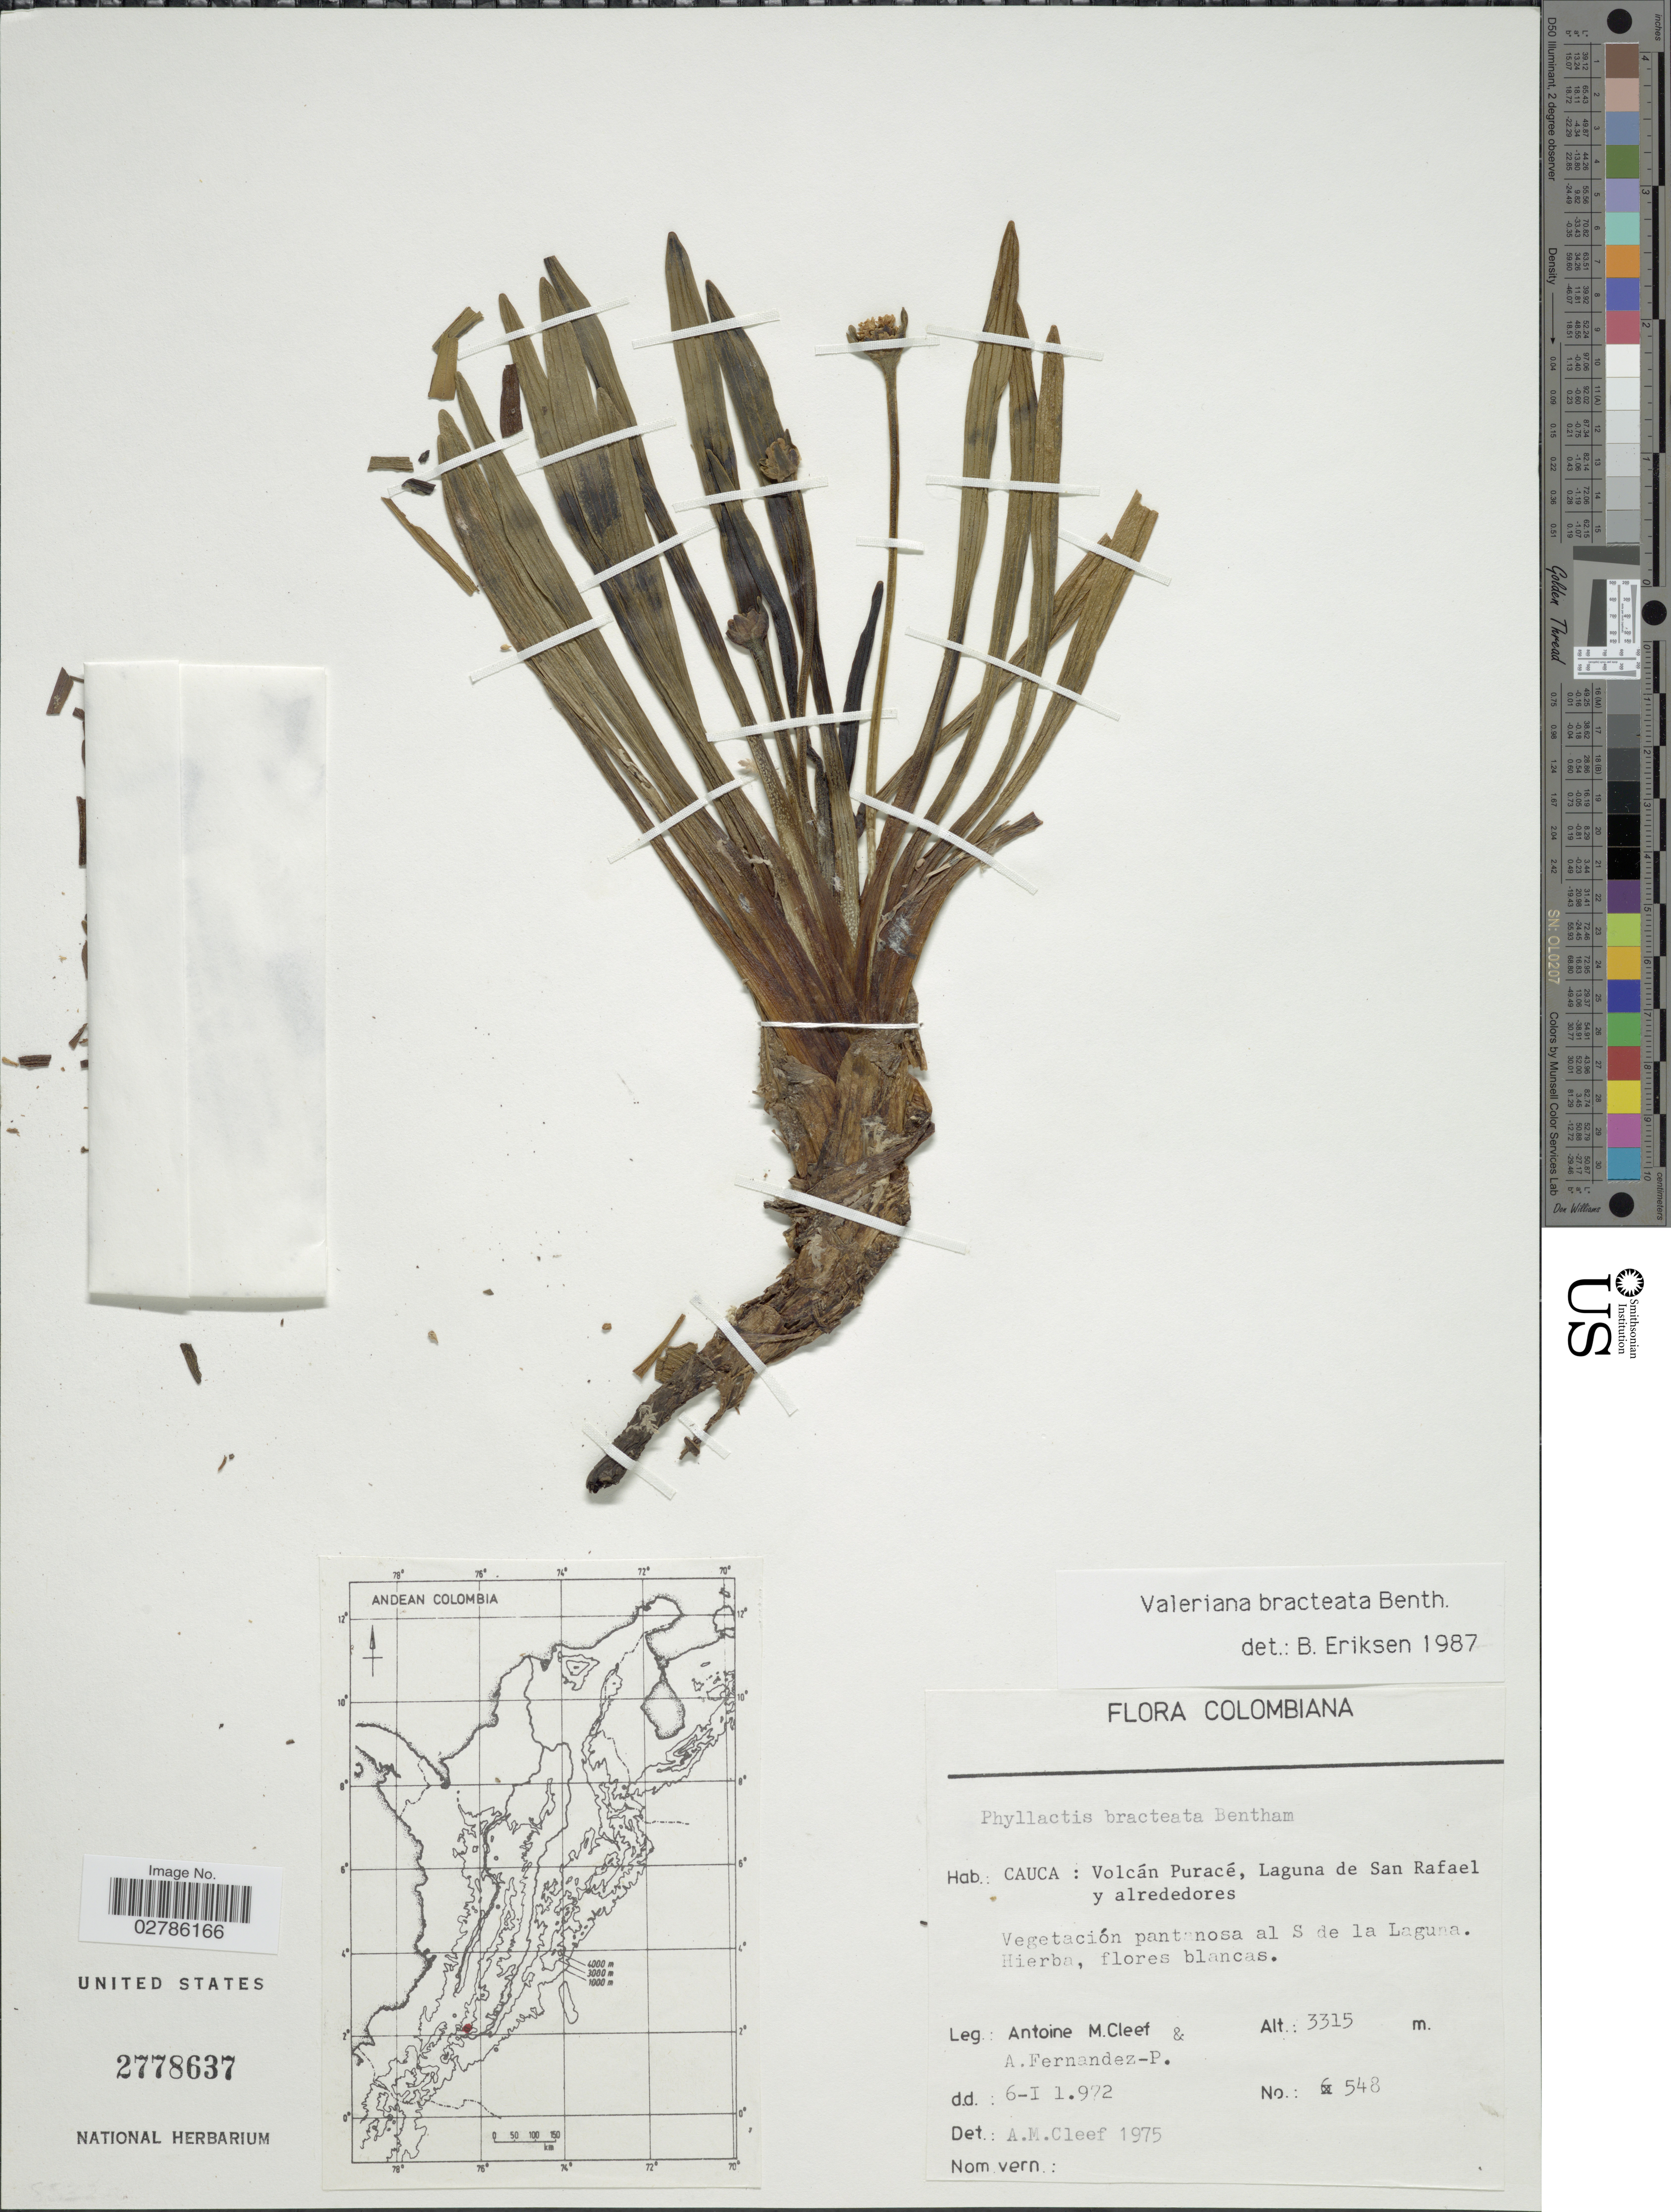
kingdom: Plantae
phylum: Tracheophyta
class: Magnoliopsida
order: Dipsacales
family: Caprifoliaceae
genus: Phyllactis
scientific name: Phyllactis bracteata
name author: (Benth.) Wedd.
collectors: A. M. Cleef & A. Fernández-Pérez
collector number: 548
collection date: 1972-01-06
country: Colombia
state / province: Cauca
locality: Volcán Puracé, Laguna de San Rafael y alrededores, Vegetación pantanosa al S de la Laguna.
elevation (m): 3315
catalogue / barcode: US 2778637